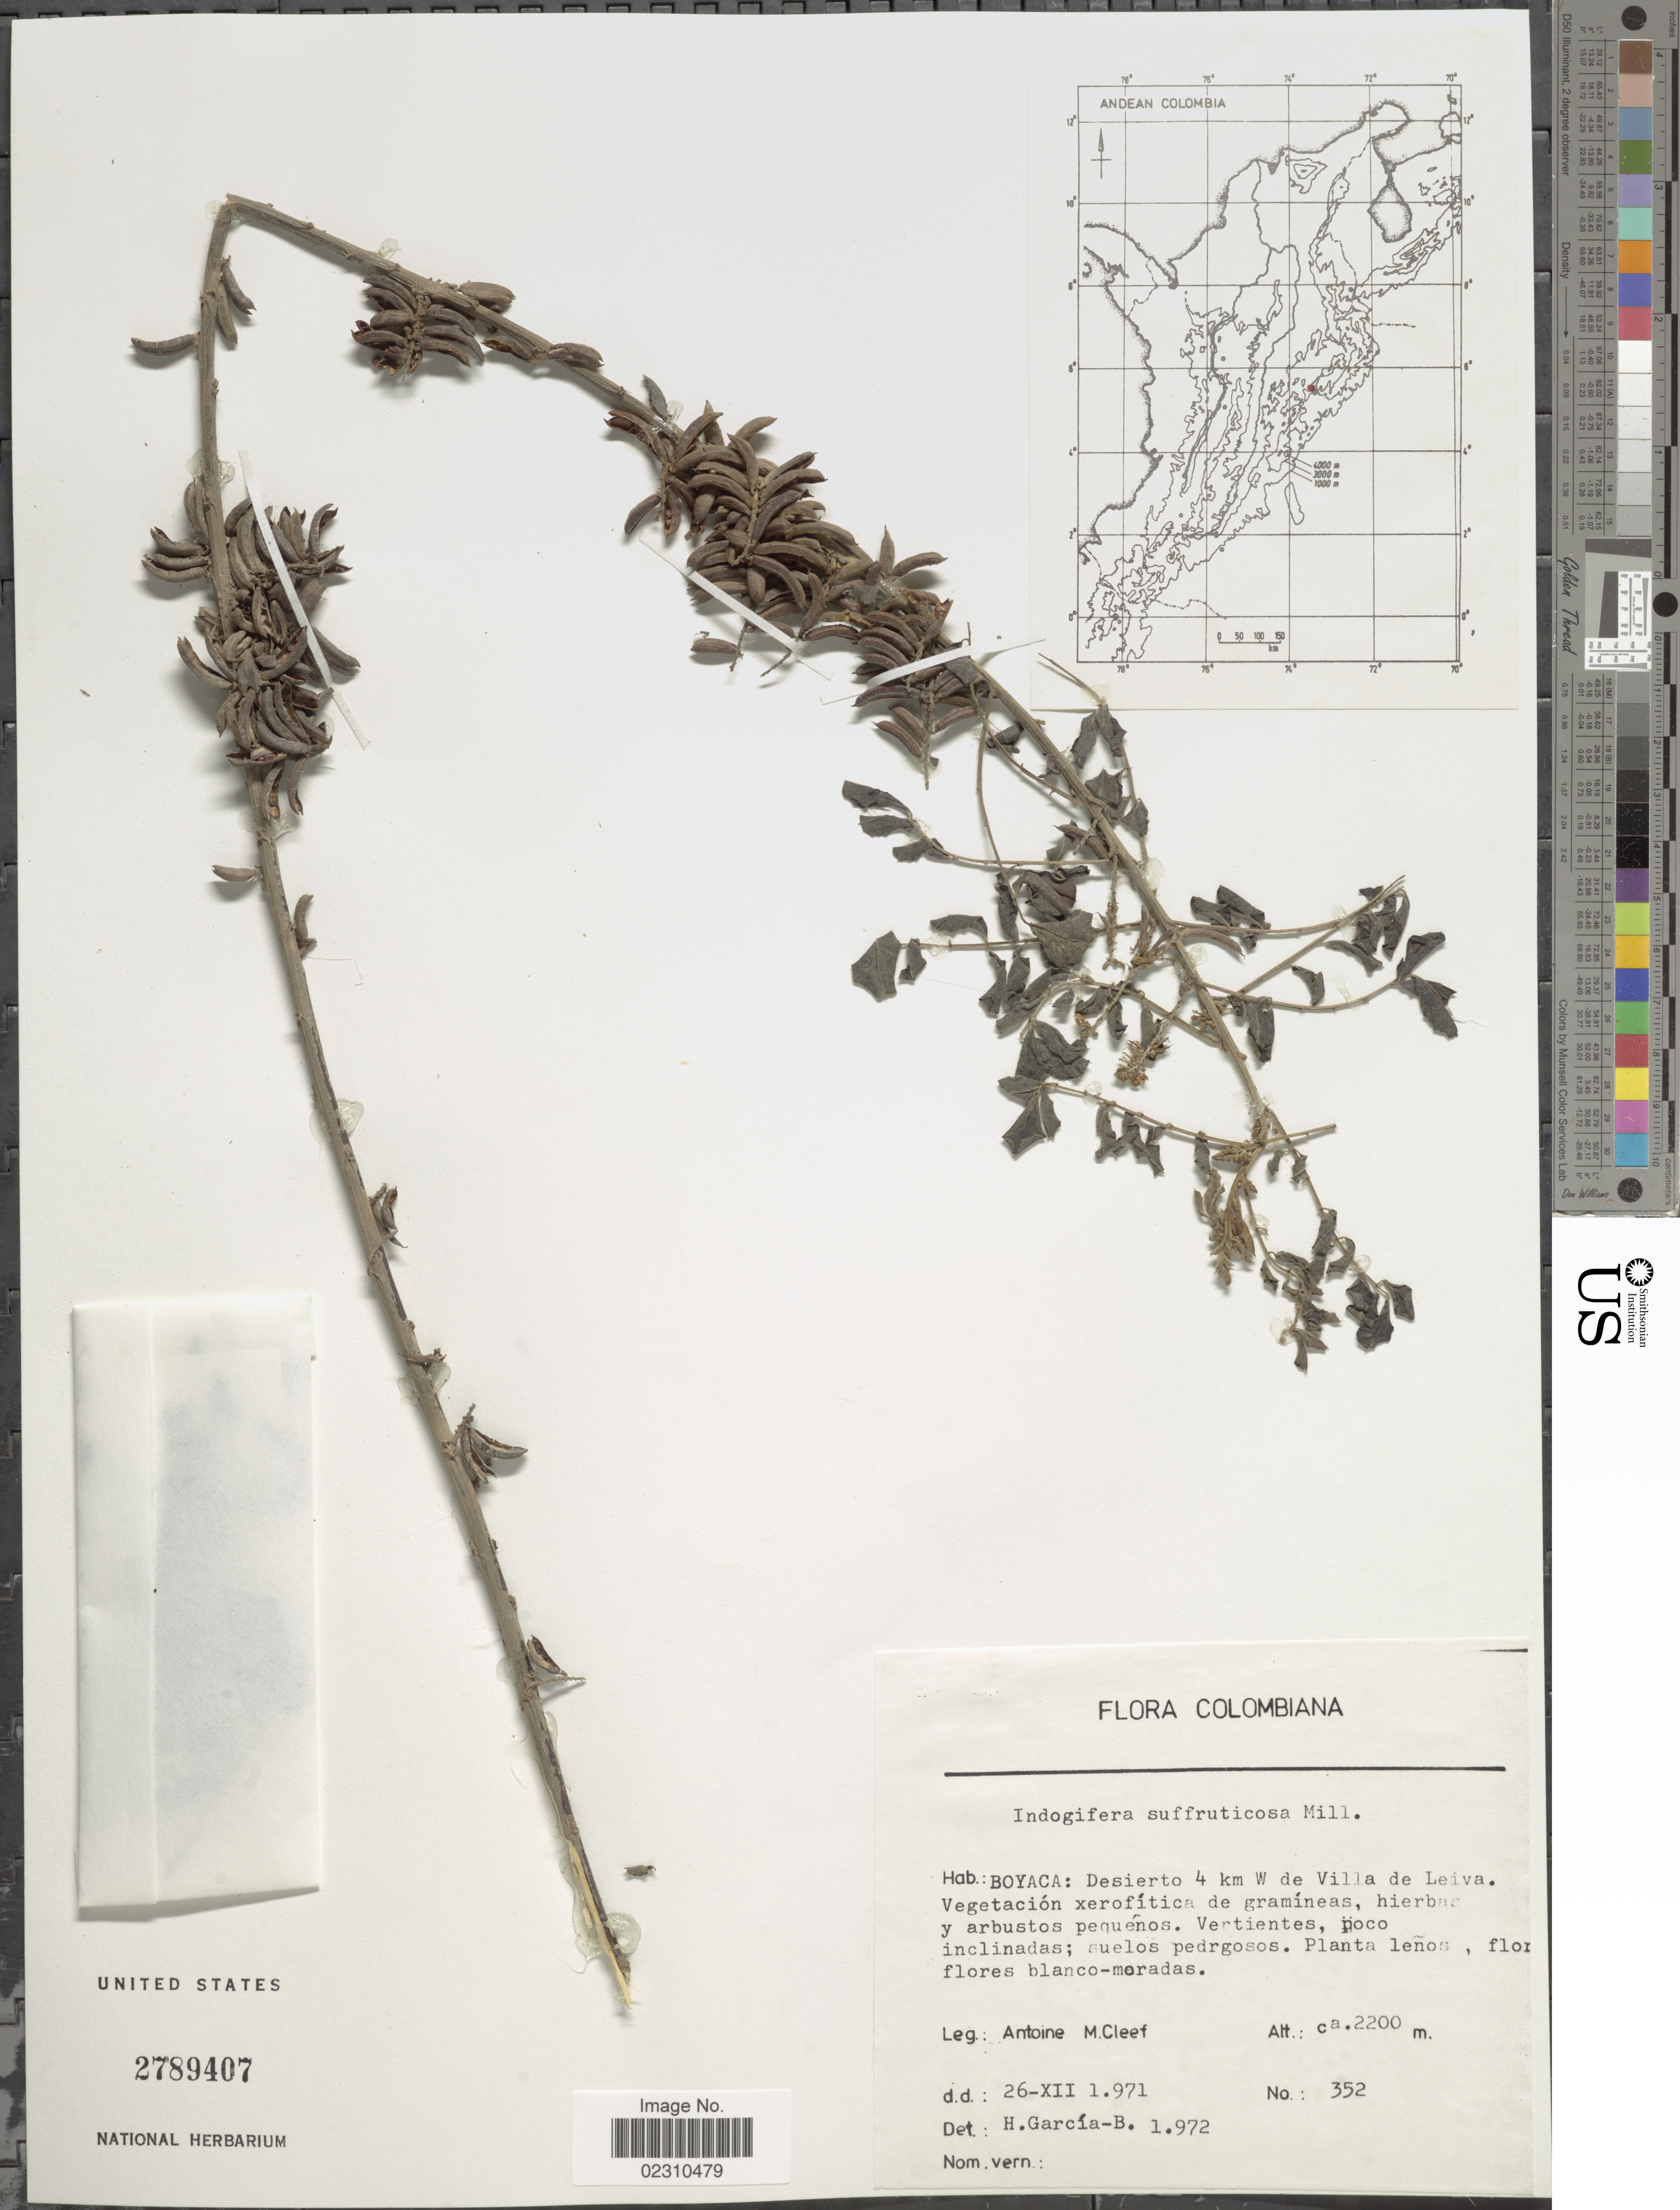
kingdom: Plantae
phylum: Tracheophyta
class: Magnoliopsida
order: Fabales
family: Fabaceae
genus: Indigofera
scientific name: Indigofera suffruticosa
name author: Mill.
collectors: A. M. Cleef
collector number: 352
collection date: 1971-12-26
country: Colombia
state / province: Boyacá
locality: Boyaca: Disierto 4 km W de Villa de Leiva.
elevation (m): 2200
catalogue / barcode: US 2789407